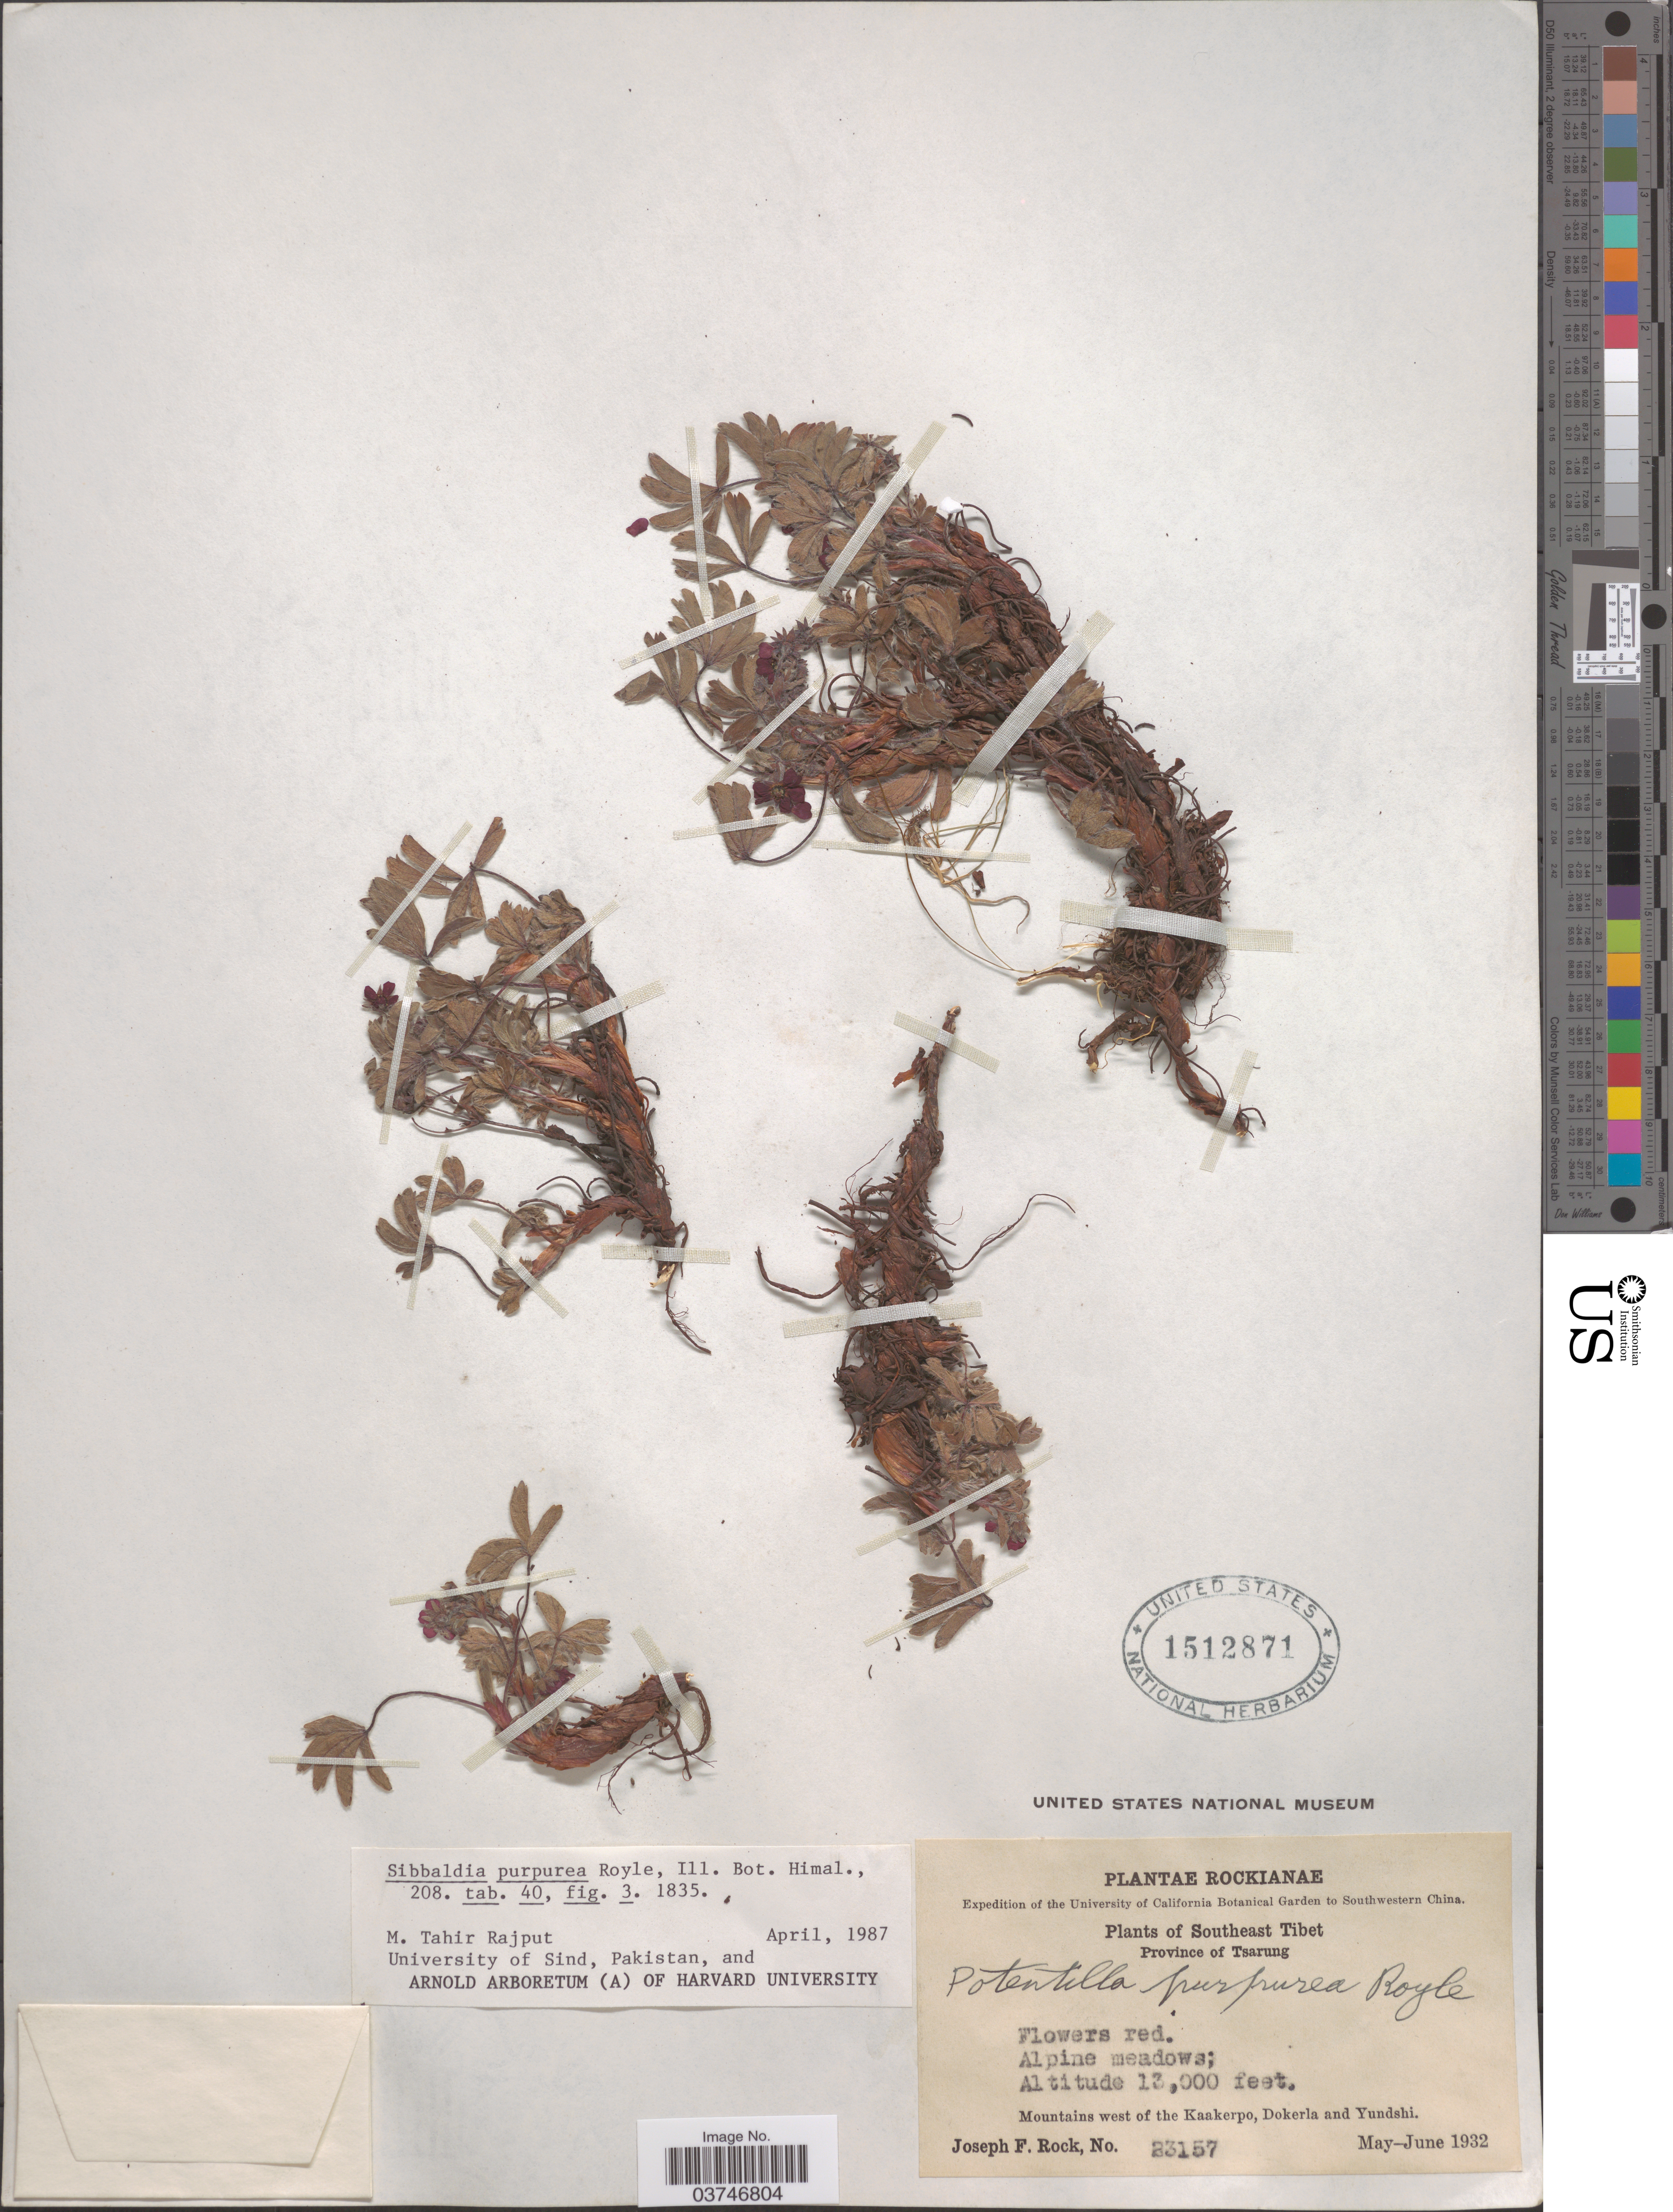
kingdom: Plantae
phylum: Tracheophyta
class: Magnoliopsida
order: Rosales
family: Rosaceae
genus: Sibbaldia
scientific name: Sibbaldia purpurea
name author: Royle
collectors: J. F. Rock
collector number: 23157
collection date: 1932-05/1932-06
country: China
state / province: Xizang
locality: Southwestern China. Southeast Tibet. Province of Tsarung. Mountains west of the Kaakerpo, Dokerla and Yundshi.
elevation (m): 3962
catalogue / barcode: US 1512871